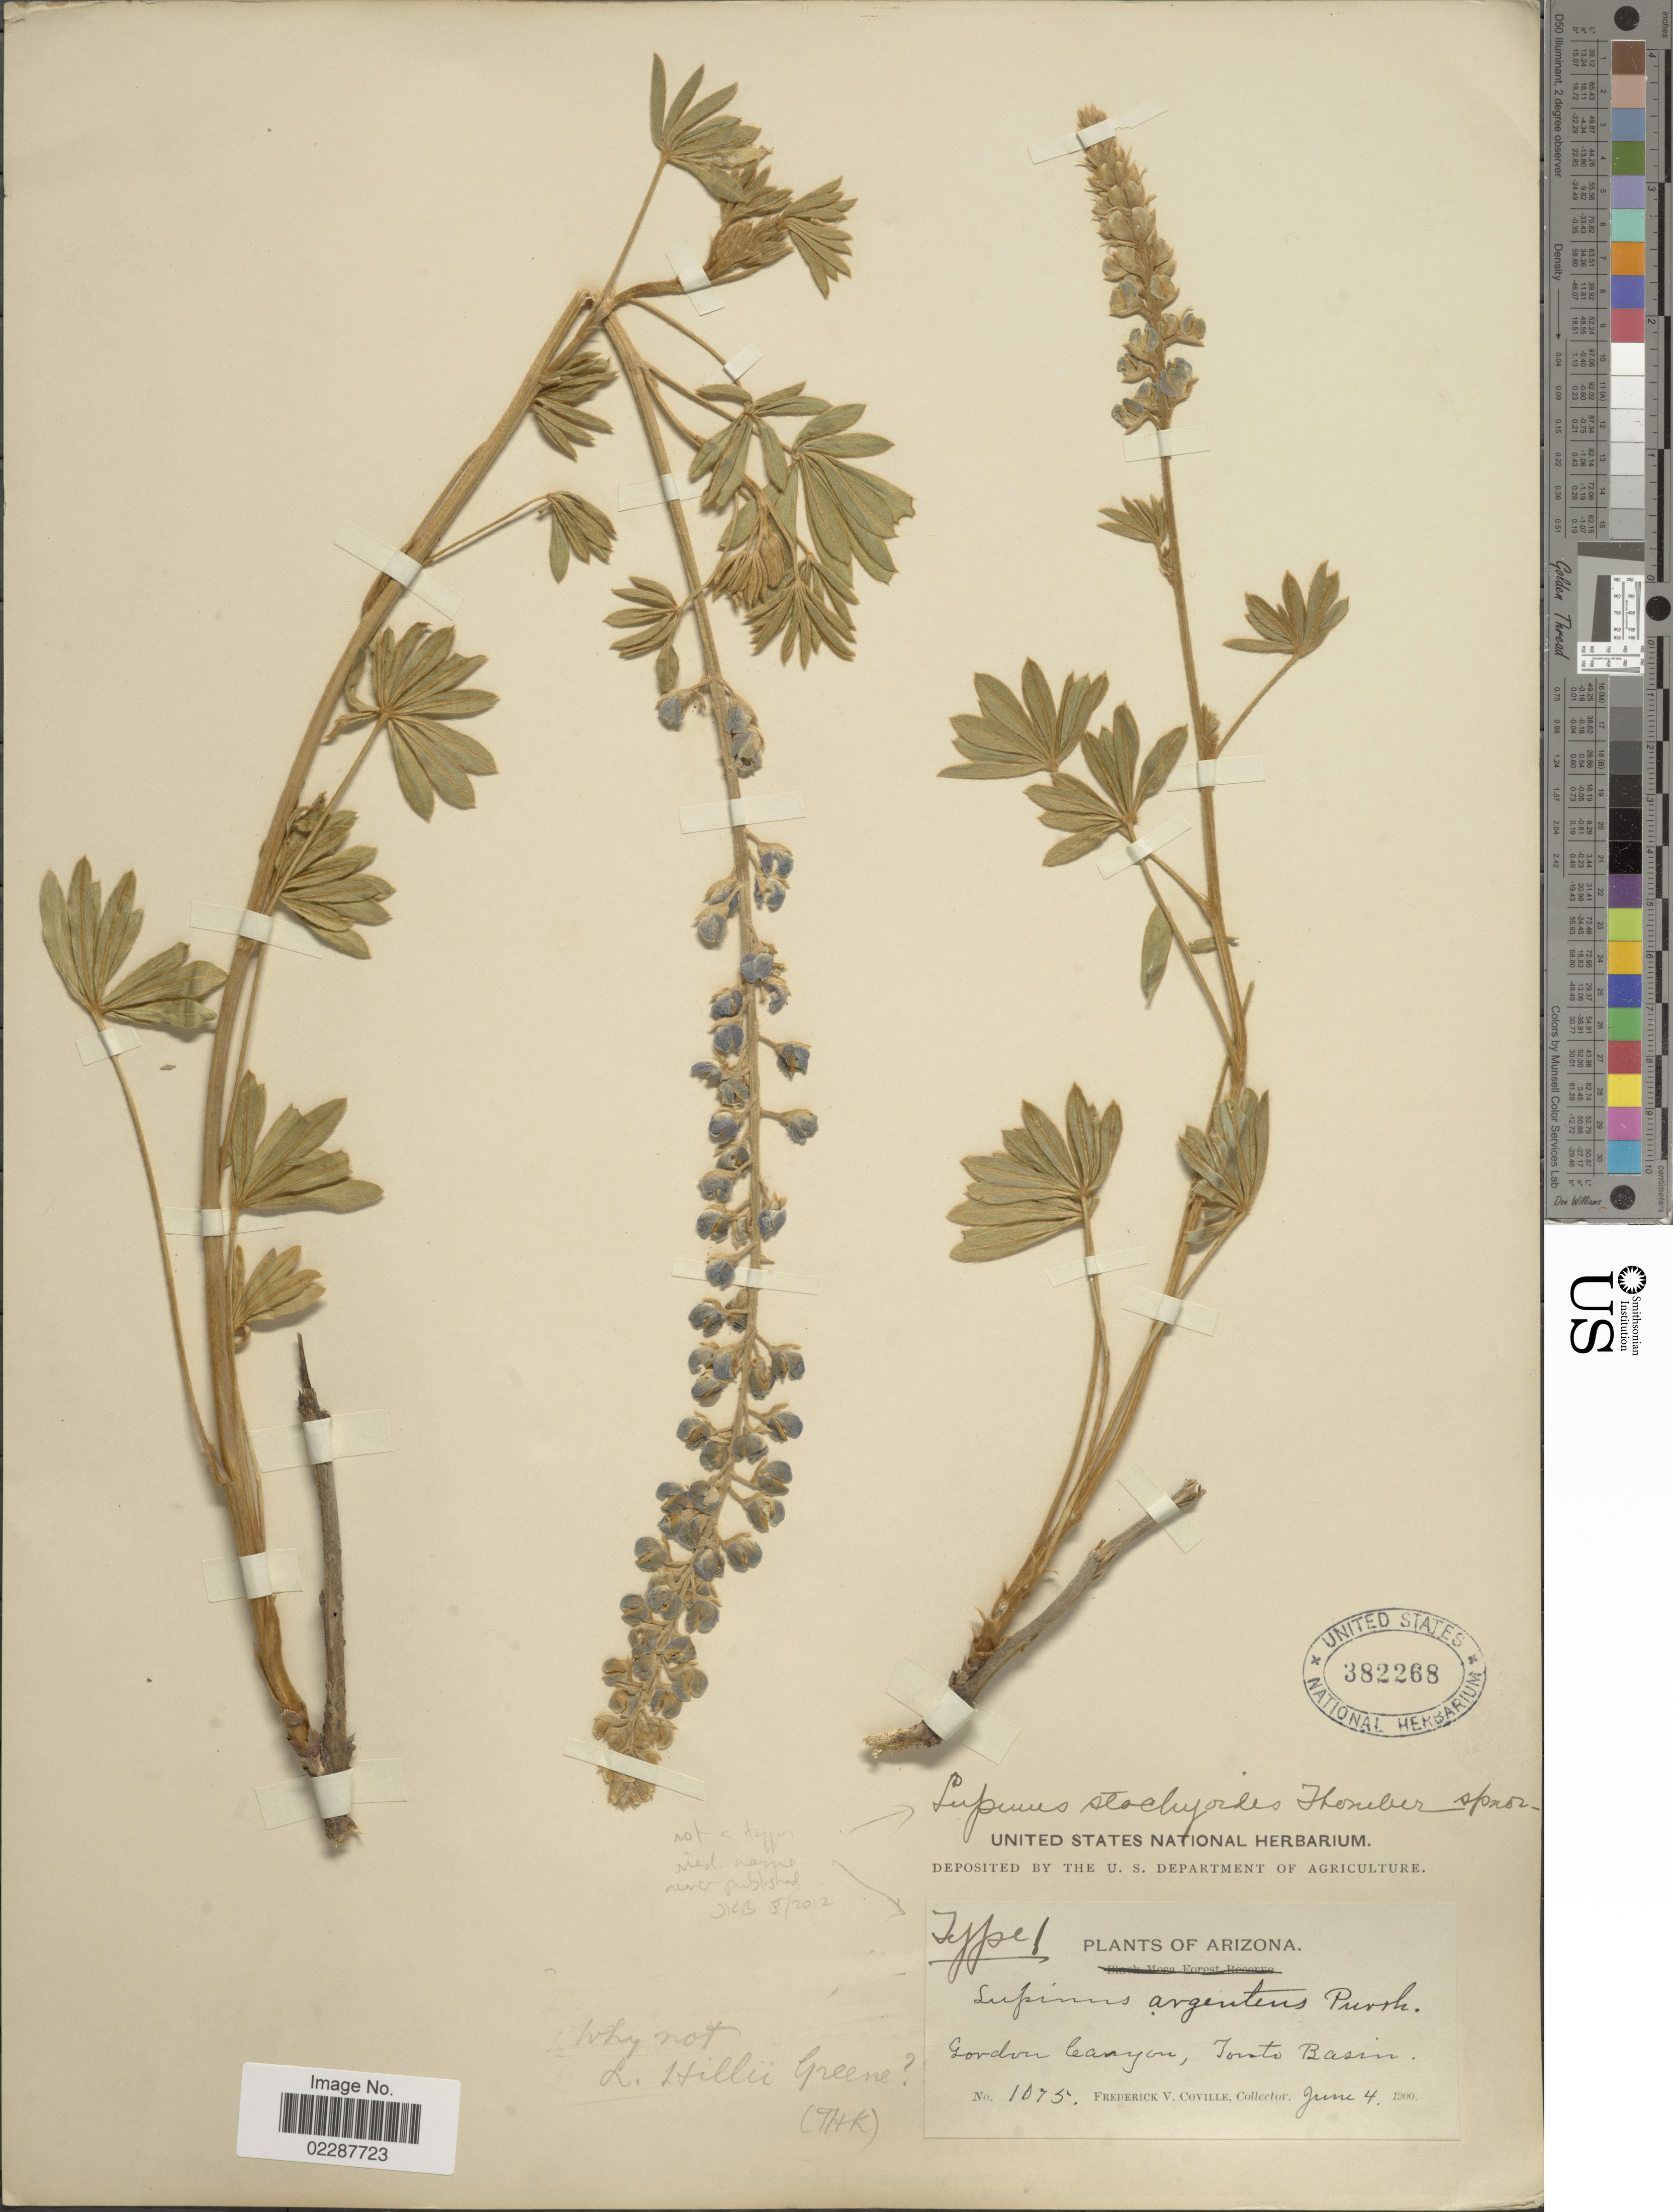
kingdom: Plantae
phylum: Tracheophyta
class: Magnoliopsida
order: Fabales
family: Fabaceae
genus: Lupinus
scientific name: Lupinus stachyoides, ined.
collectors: F. V. Coville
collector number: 1075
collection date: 1900-06-04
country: United States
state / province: Arizona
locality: Gordon Canyon, Tonto Basin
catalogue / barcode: US 382268